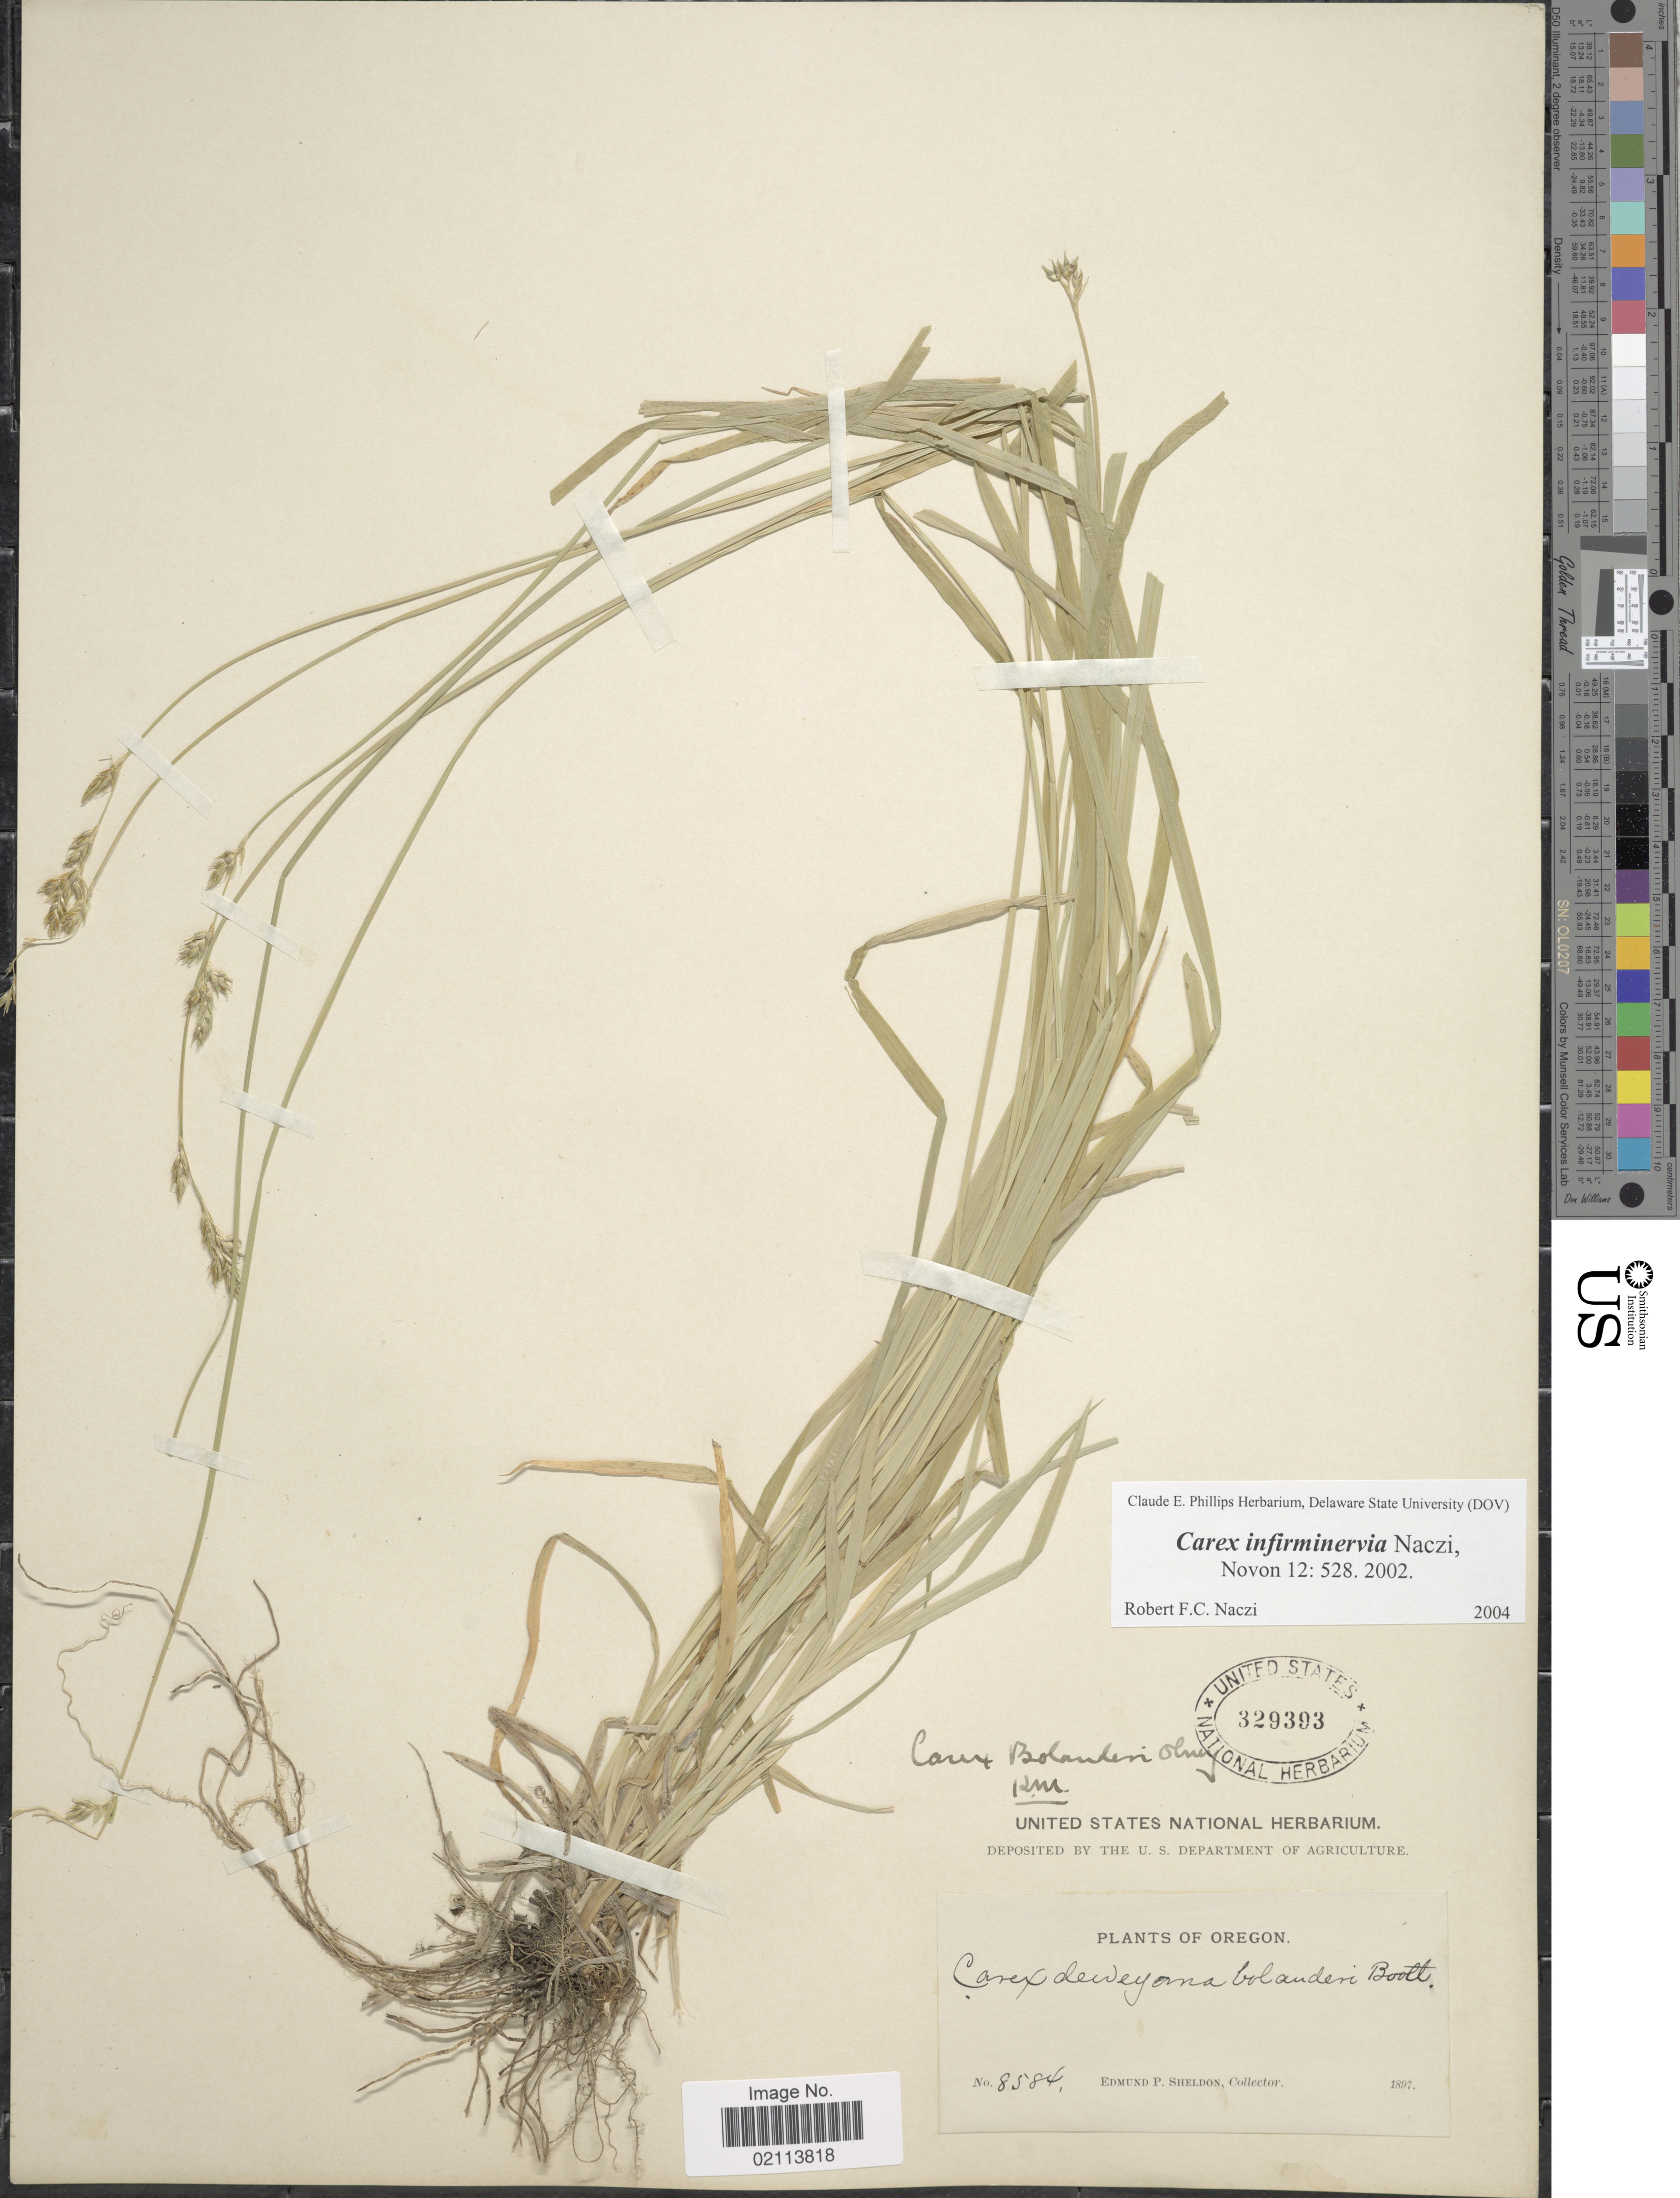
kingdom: Plantae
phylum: Tracheophyta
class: Liliopsida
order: Poales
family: Cyperaceae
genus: Carex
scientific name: Carex infirminervia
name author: Naczi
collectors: E. P. Sheldon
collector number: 8584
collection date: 1897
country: United States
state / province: Oregon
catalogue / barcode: US 329393